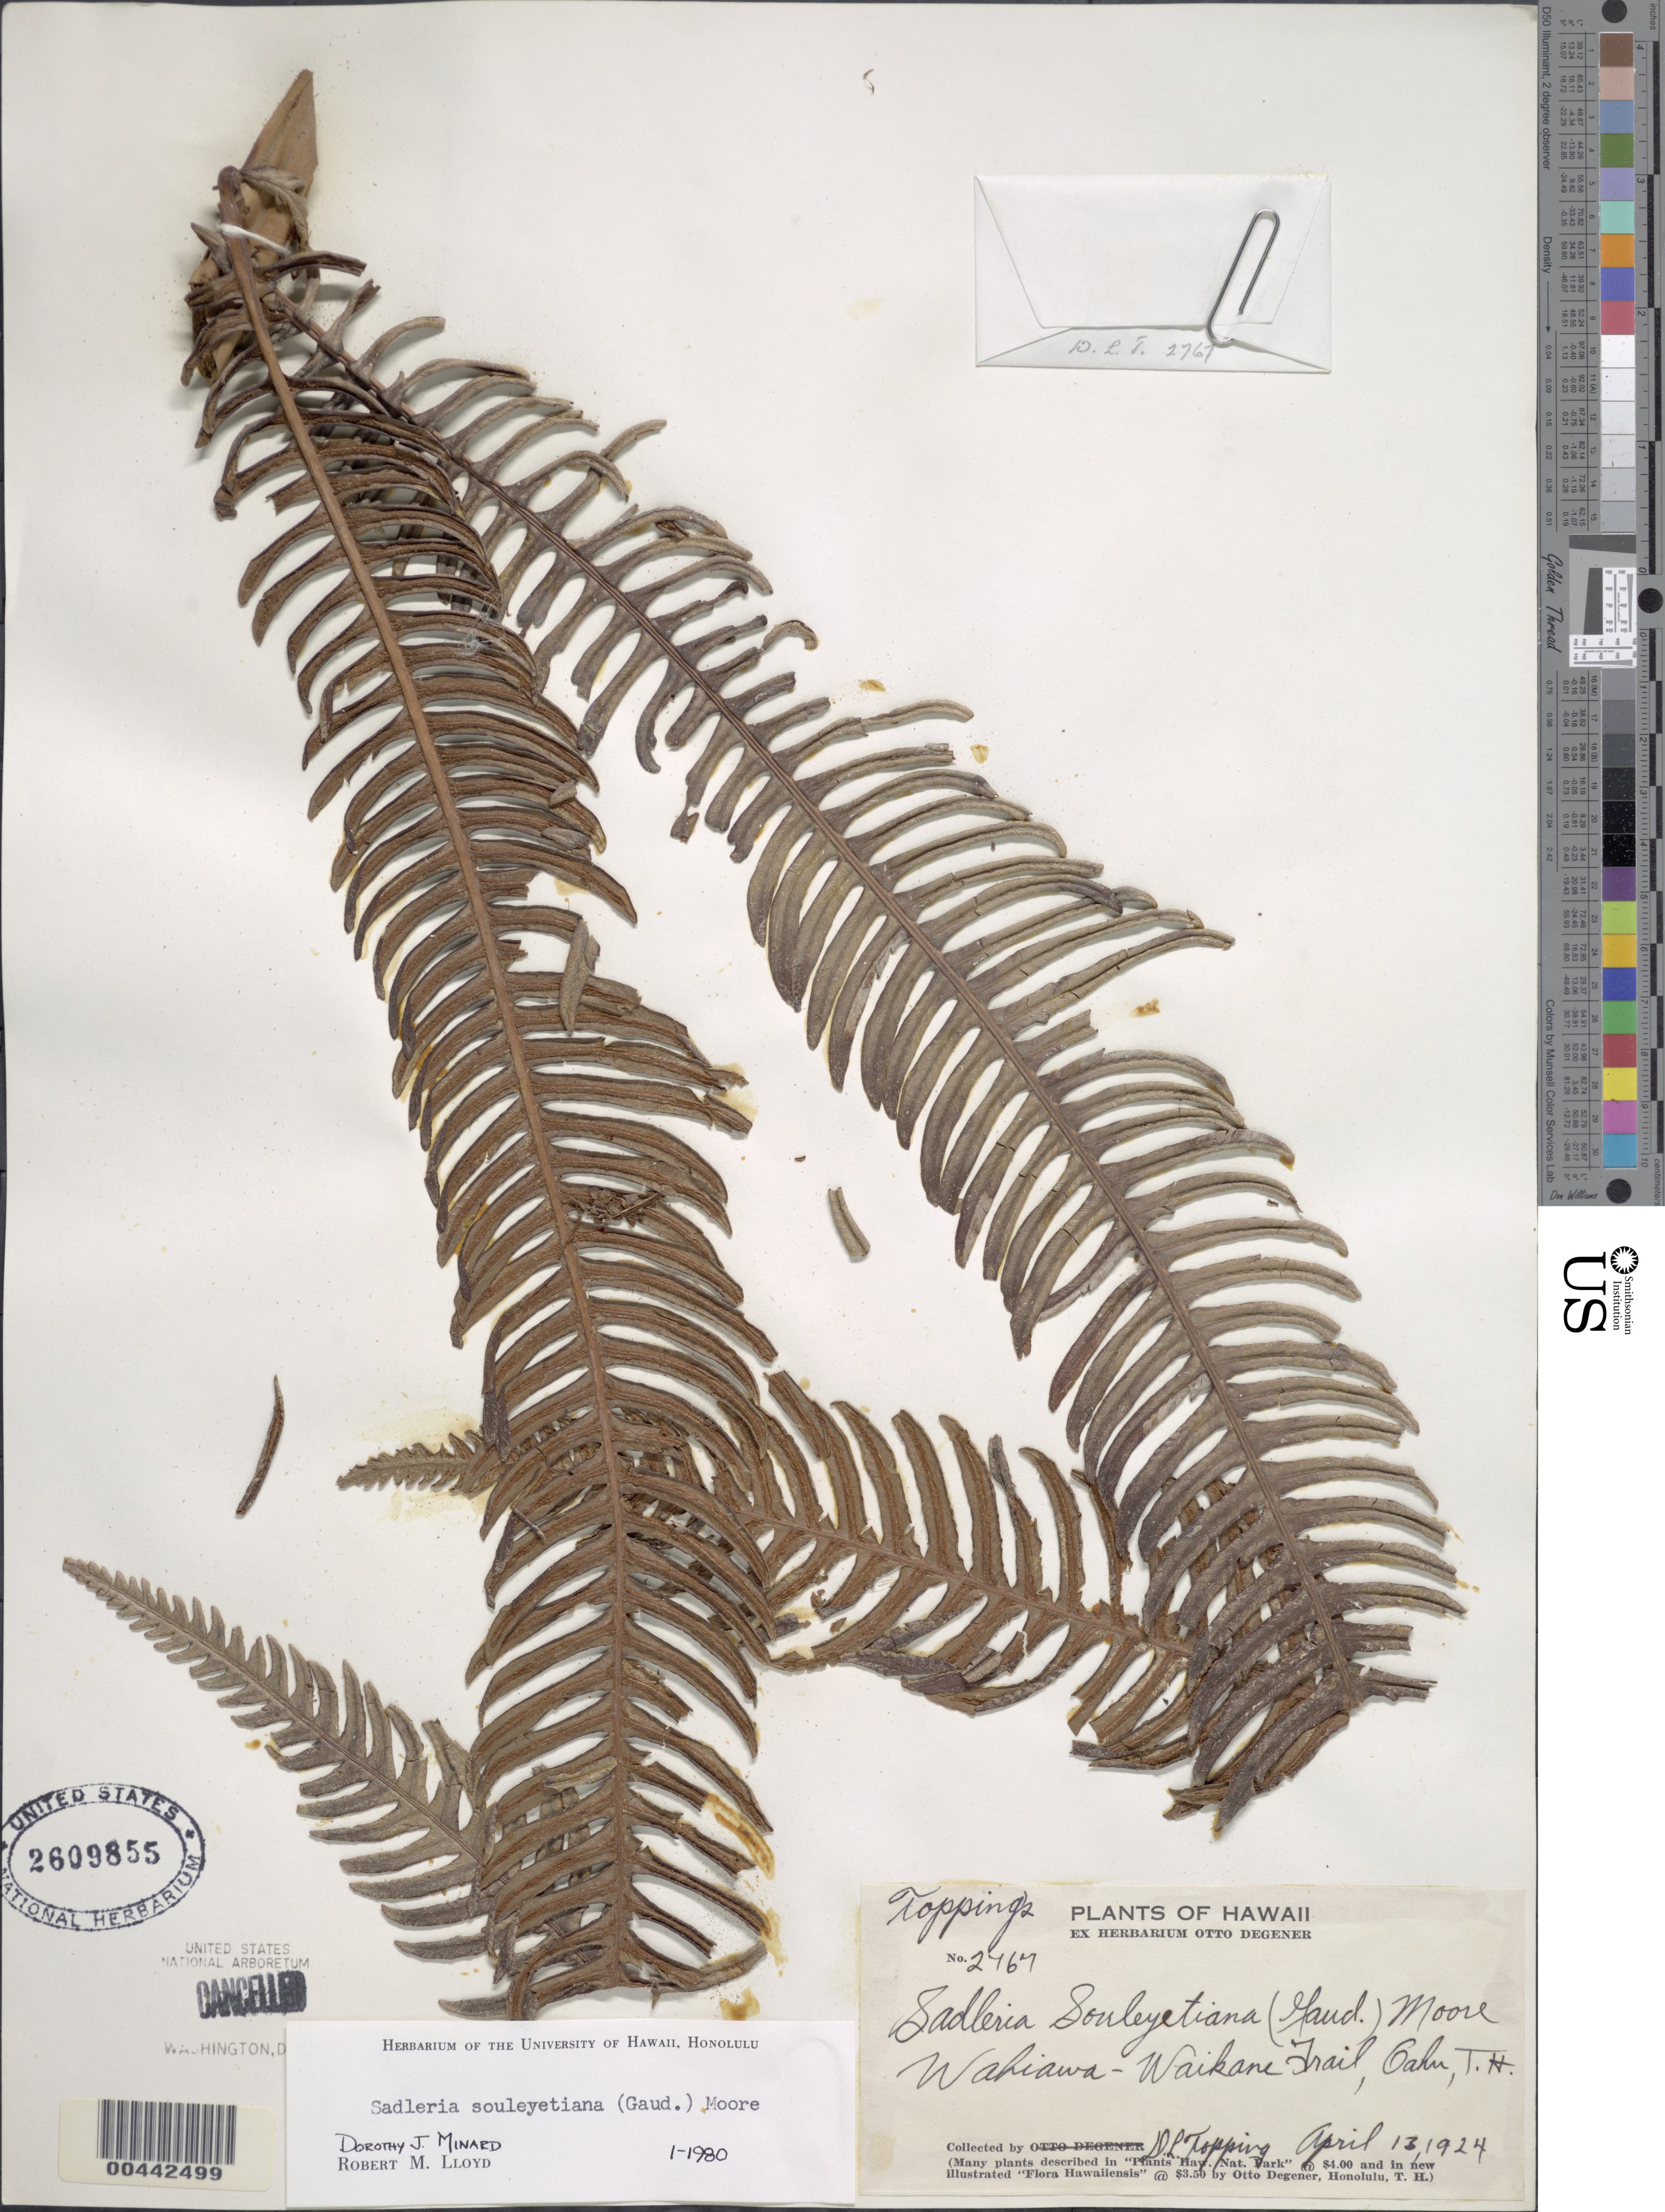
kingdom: Plantae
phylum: Tracheophyta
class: Polypodiopsida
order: Polypodiales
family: Blechnaceae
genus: Sadleria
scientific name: Sadleria souleytiana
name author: (Gaudich.) T. Moore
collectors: D. L. Topping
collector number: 2767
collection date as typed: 13 Apr 1924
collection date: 1924-04-13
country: United States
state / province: Hawaii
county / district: Honolulu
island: Oahu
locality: Wahiawa-Waikane Trail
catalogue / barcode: US 2609855